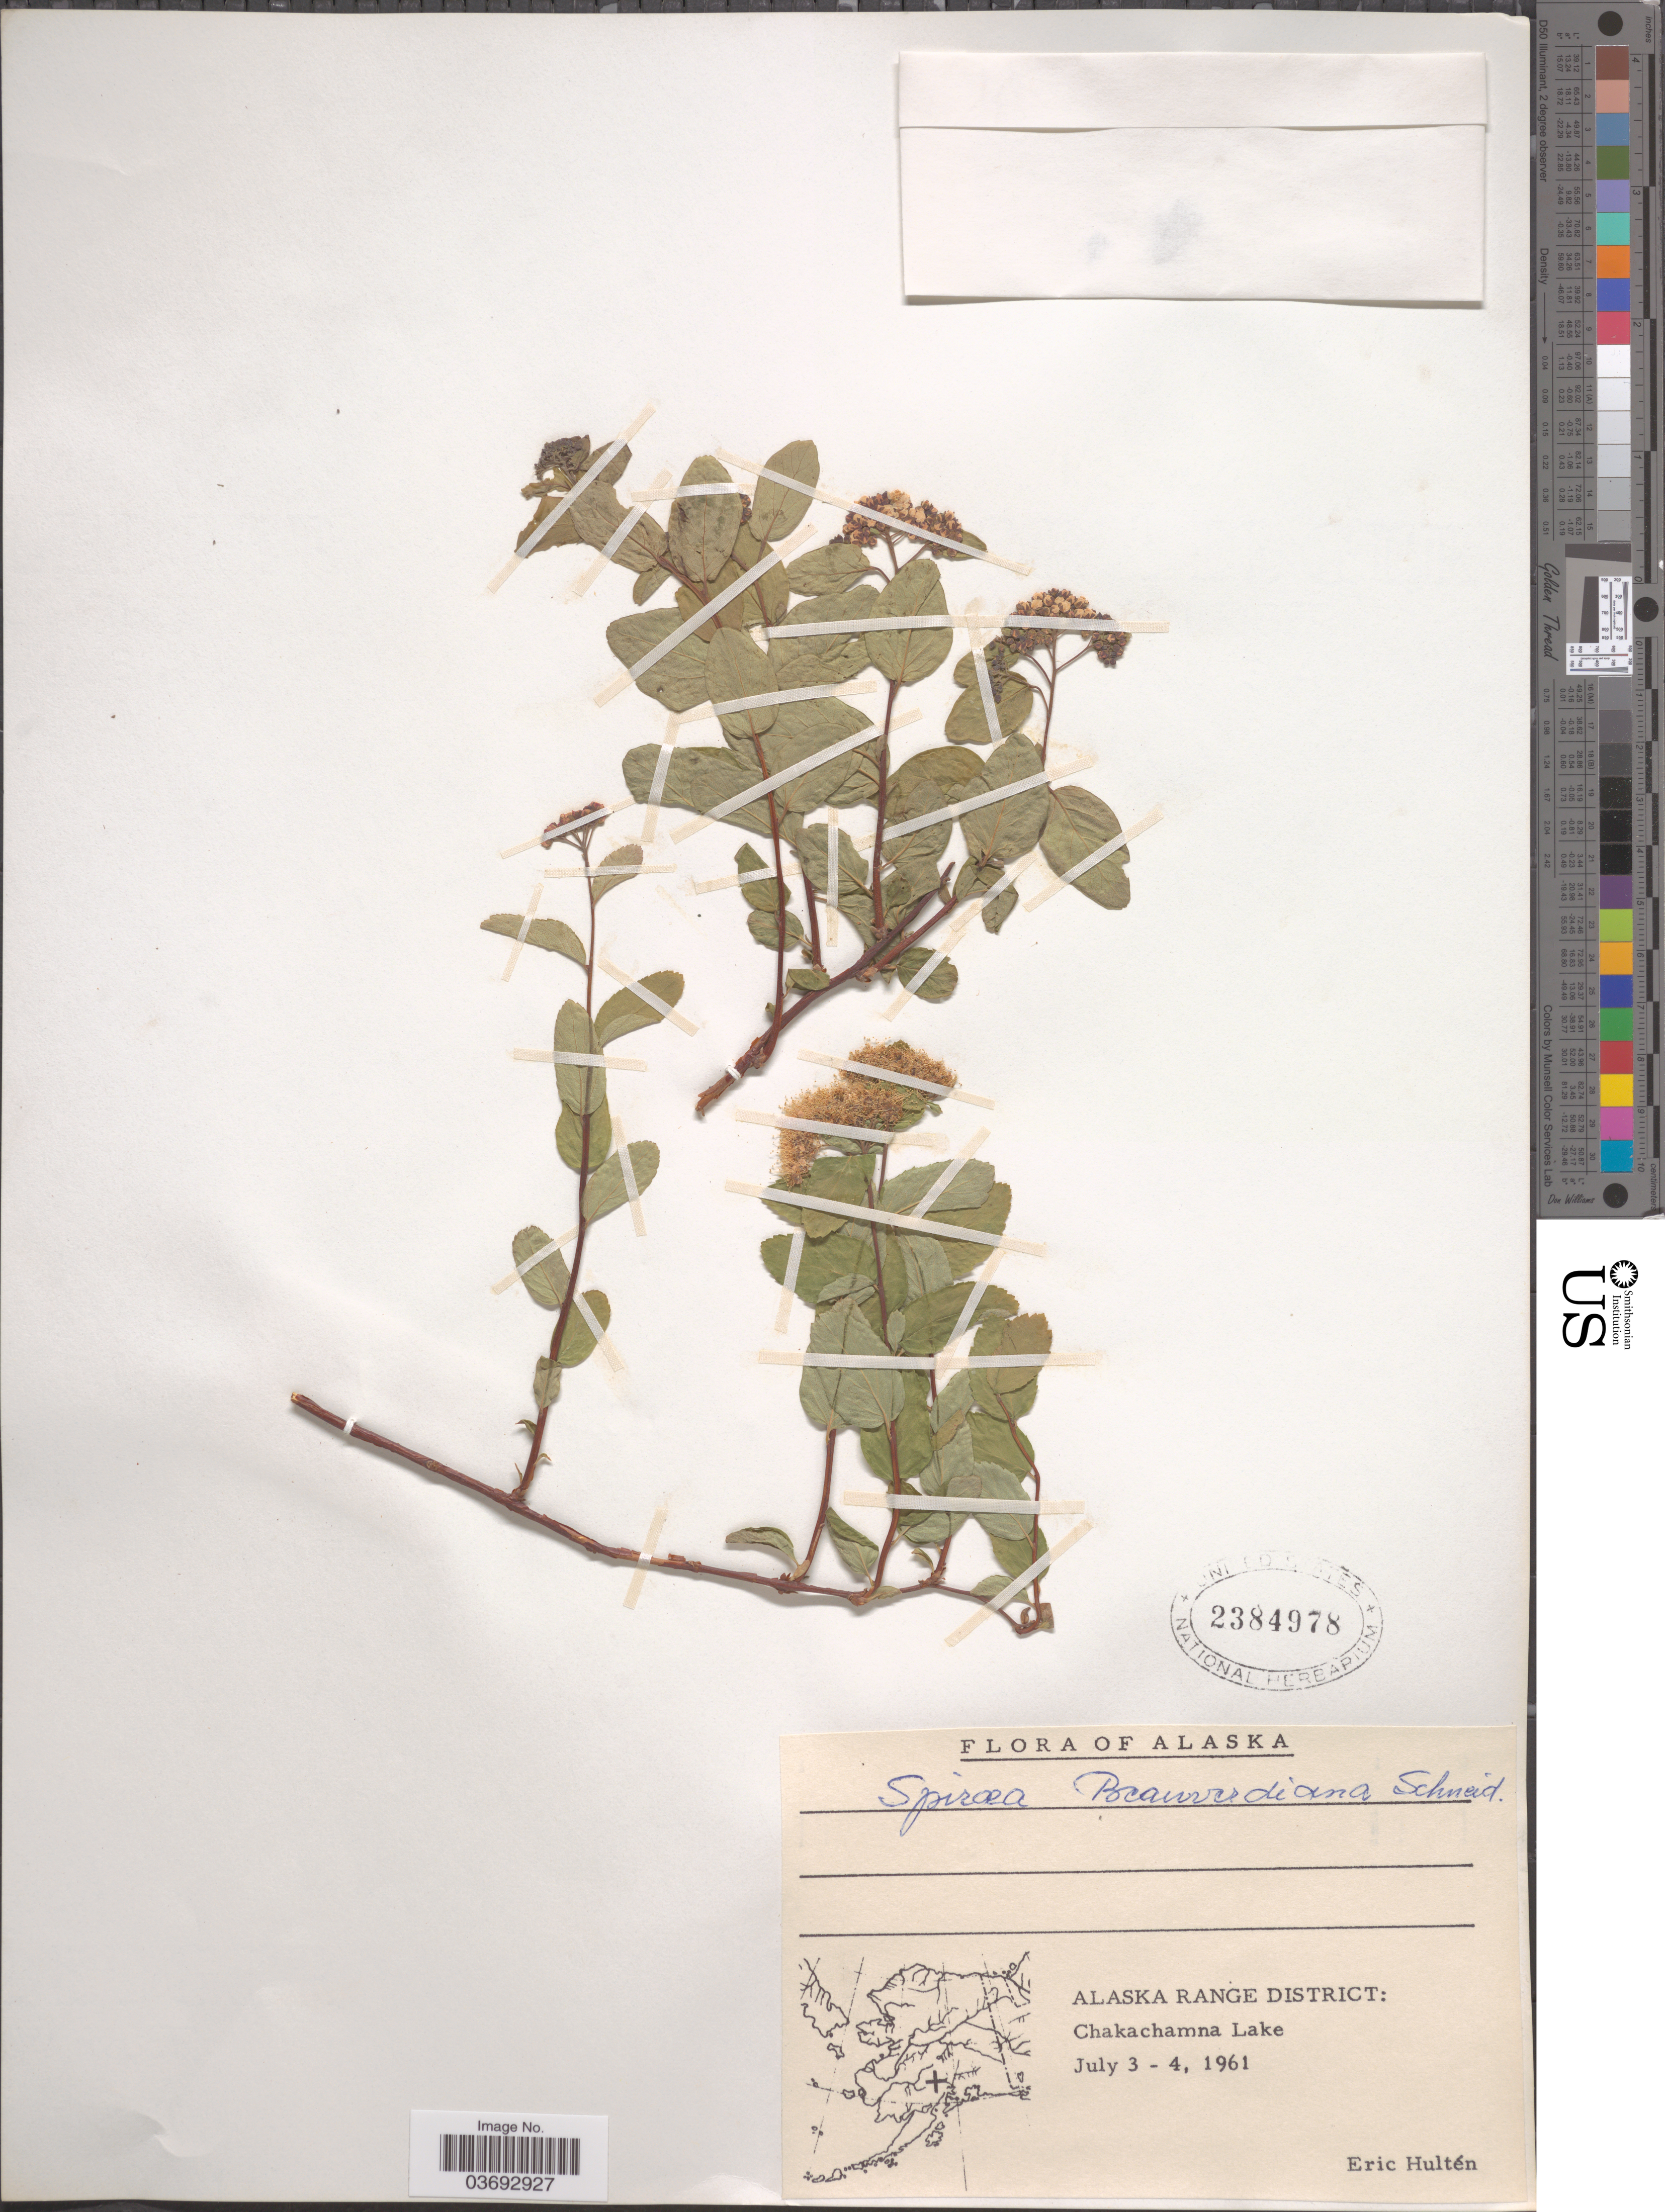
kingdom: Plantae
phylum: Tracheophyta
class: Magnoliopsida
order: Rosales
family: Rosaceae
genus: Spiraea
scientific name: Spiraea stevenii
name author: (C.K. Schneid.) Rydb.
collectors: E. G. Hultén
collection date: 1961-07-03/1961-07-04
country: United States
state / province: Alaska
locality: Alaska Range District: Chakachamna Lake.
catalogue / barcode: US 2384978